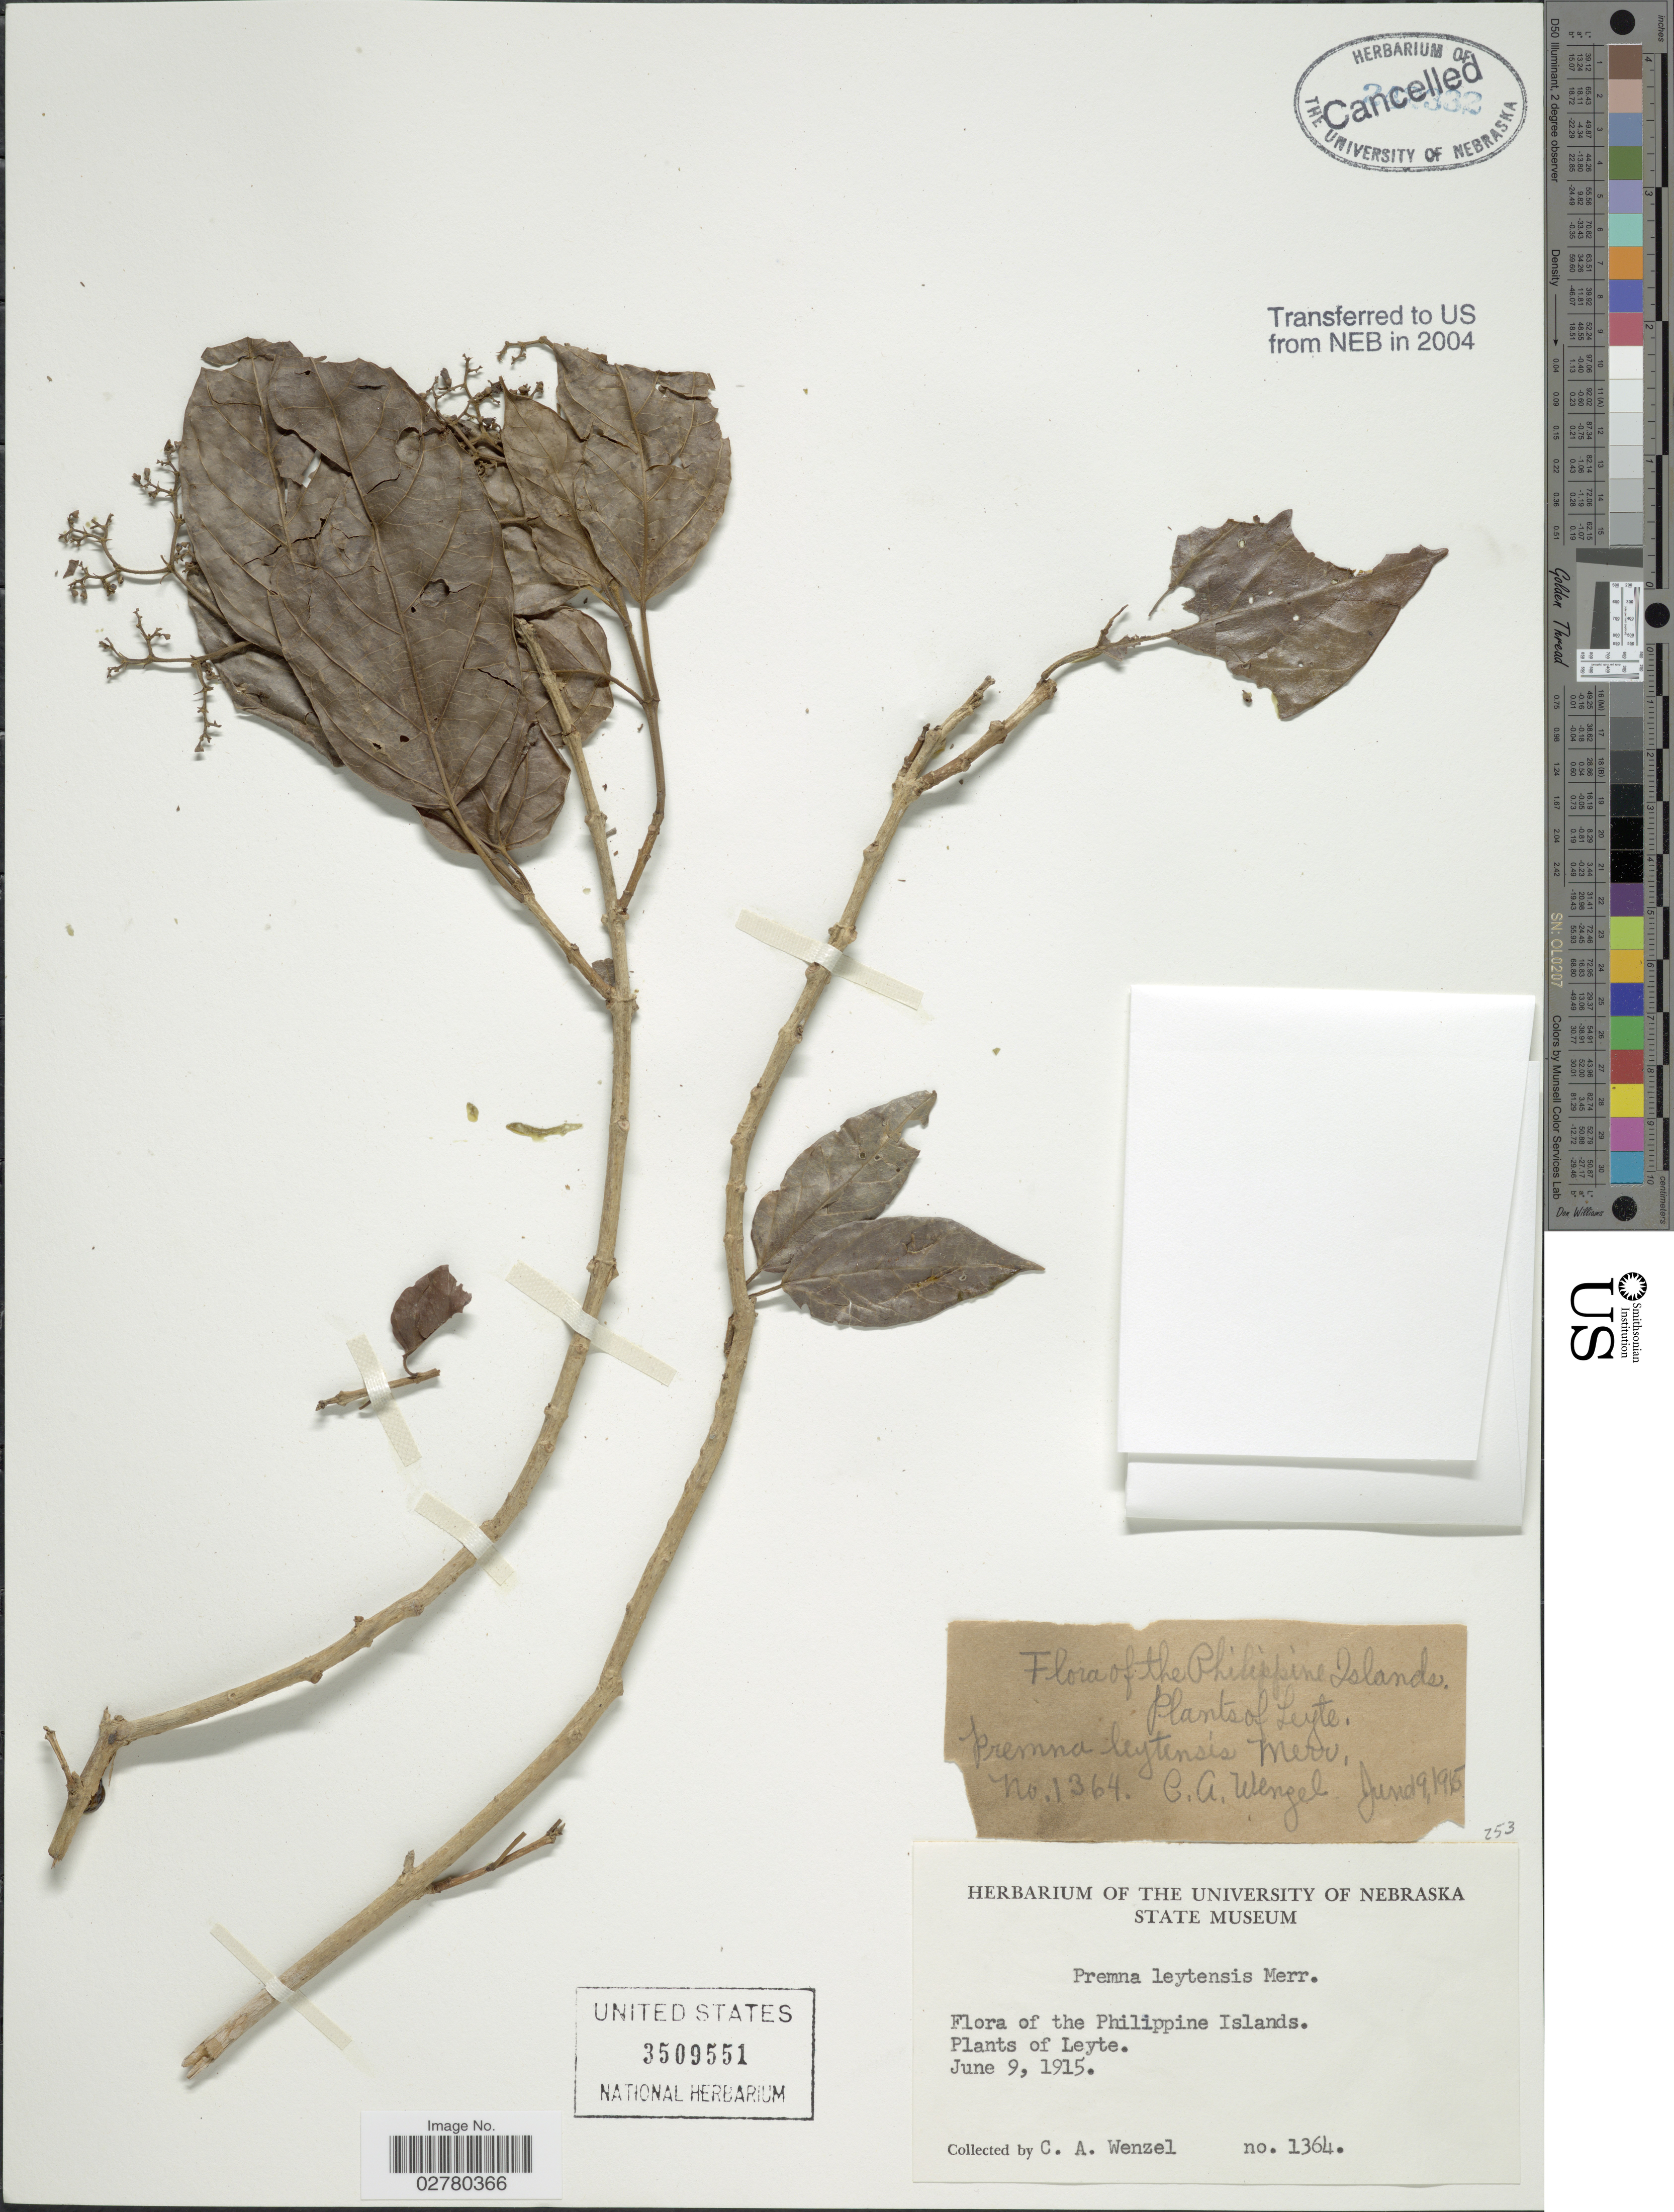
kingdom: Plantae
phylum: Tracheophyta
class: Magnoliopsida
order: Lamiales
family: Lamiaceae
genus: Premna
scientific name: Premna leytensis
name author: Merr.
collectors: C. Wenzel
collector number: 1364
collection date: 1915-06-09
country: Philippines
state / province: Eastern Visayas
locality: Philippine Islands, Leyte.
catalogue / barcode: US 3509551